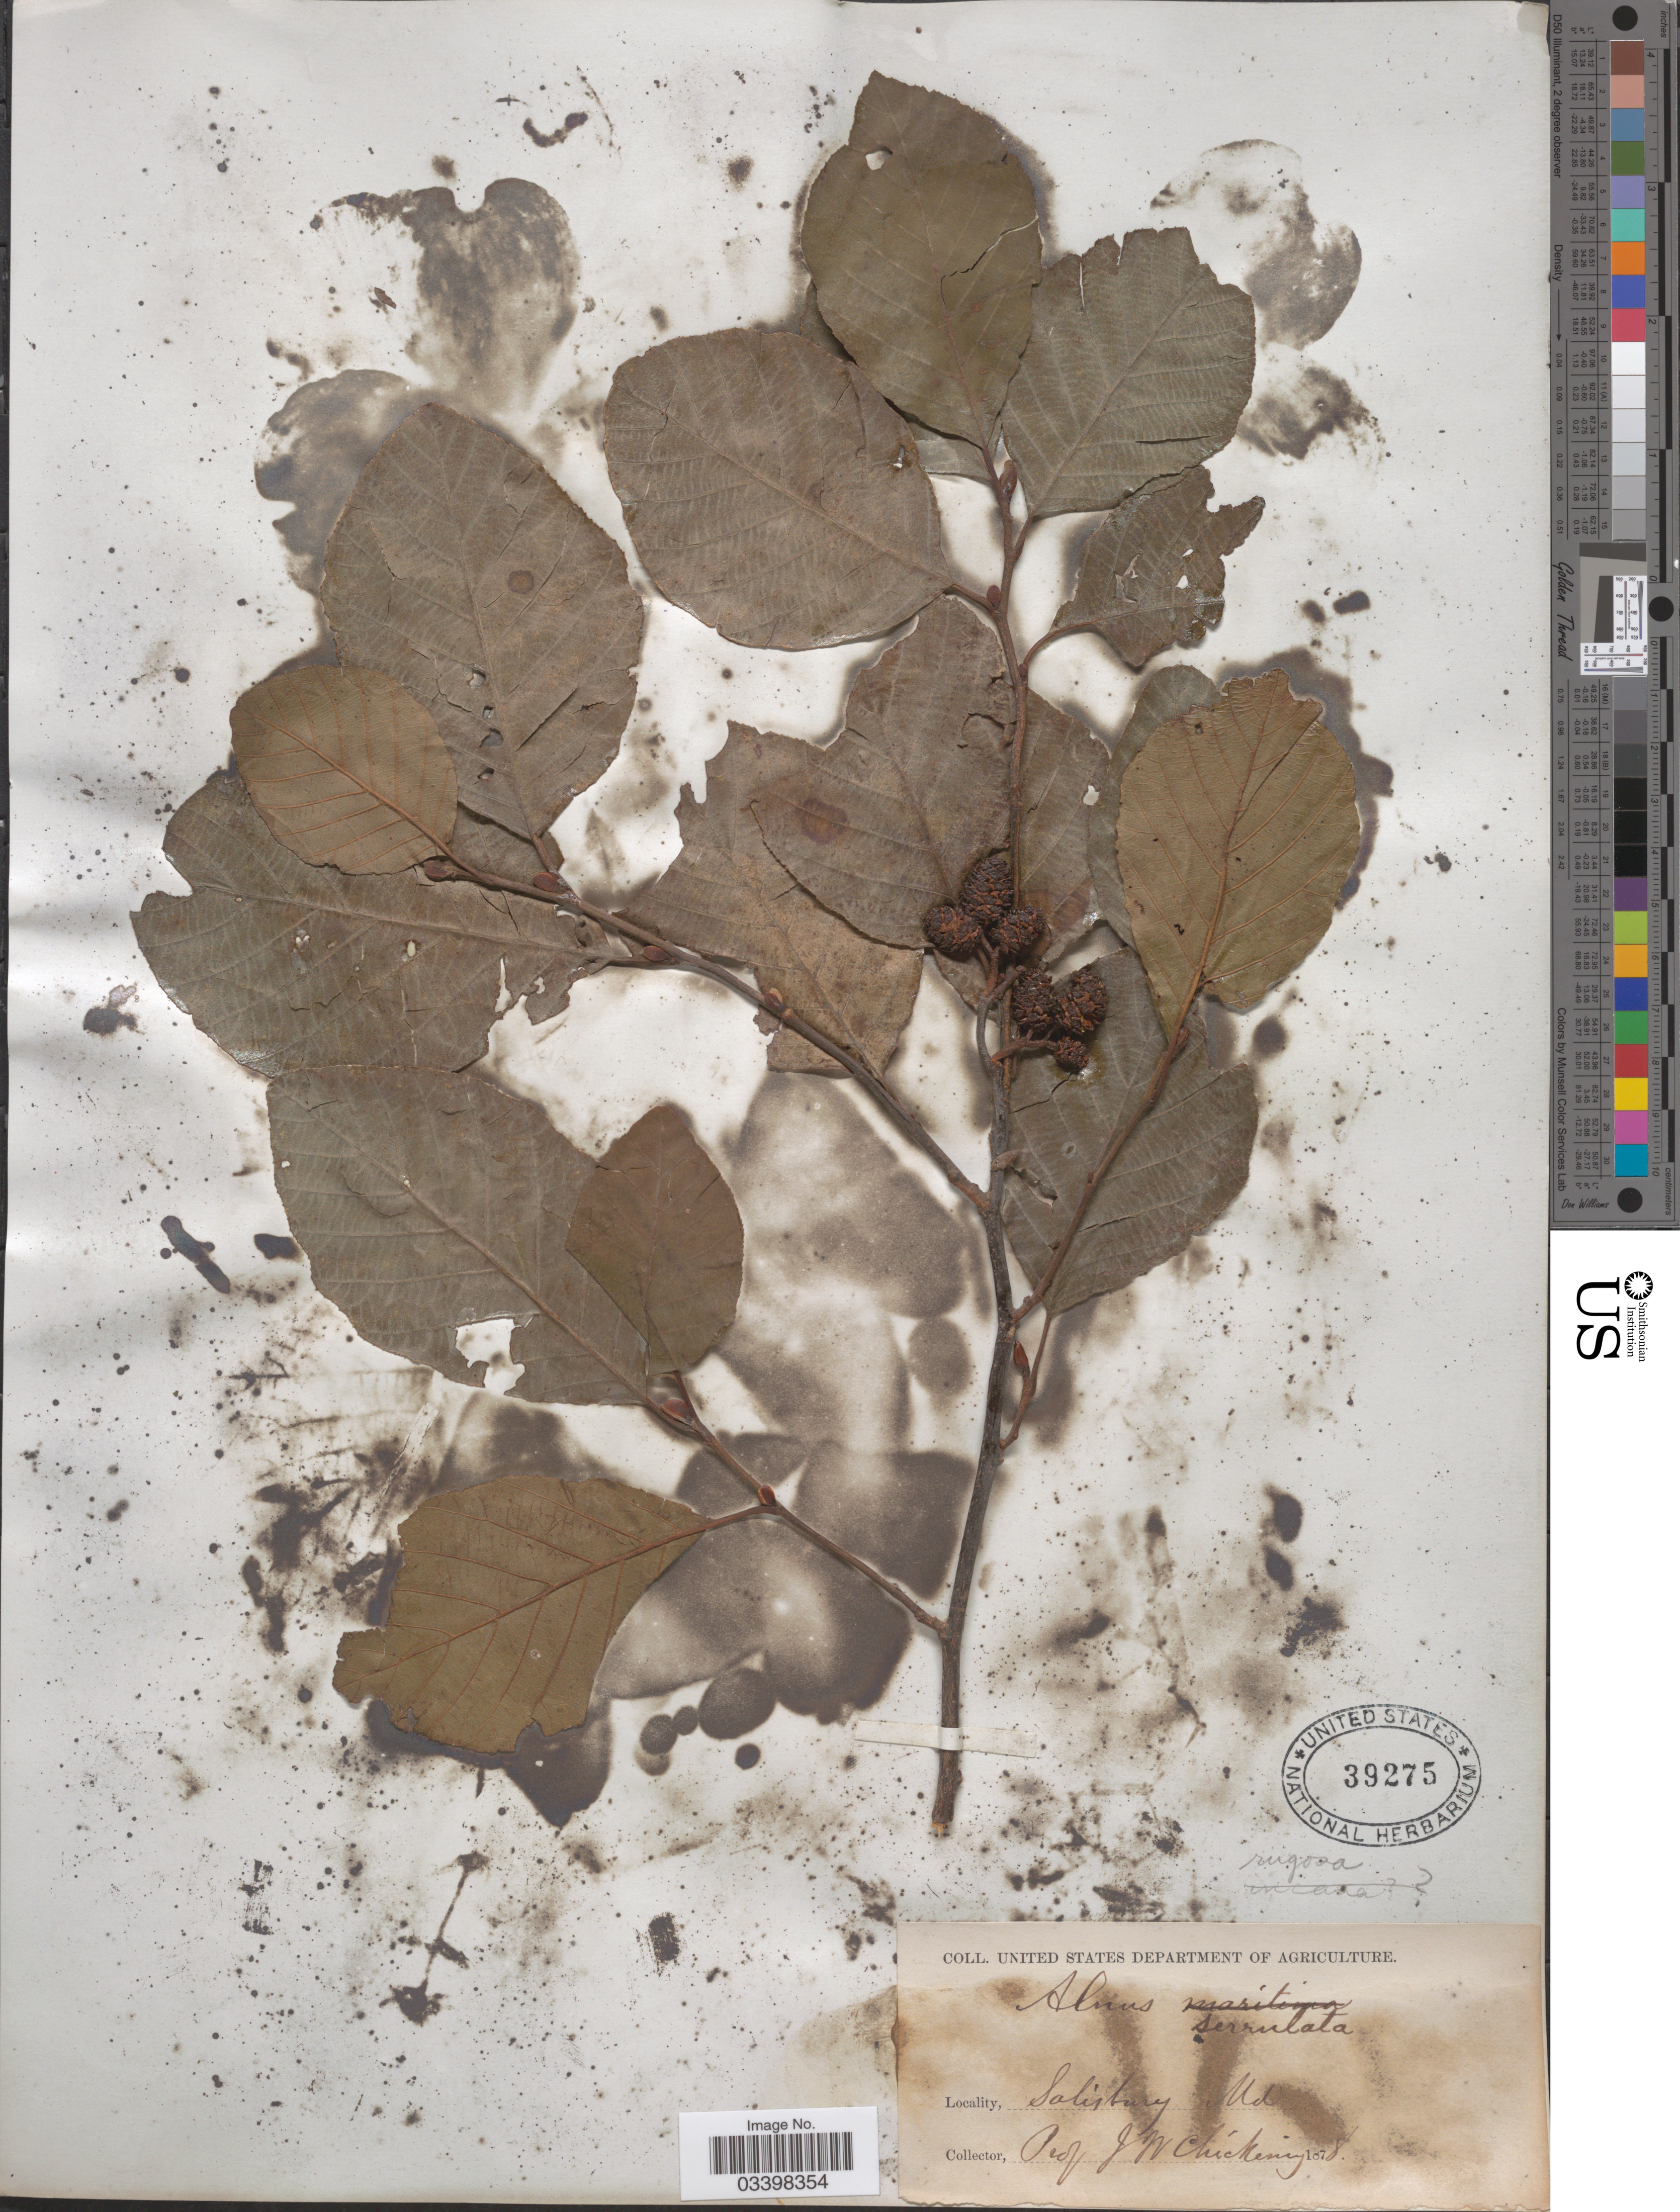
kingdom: Plantae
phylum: Tracheophyta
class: Magnoliopsida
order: Fagales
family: Betulaceae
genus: Alnus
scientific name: Alnus serrulata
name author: (Aiton) Willd.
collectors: J. Chickering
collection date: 1878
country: United States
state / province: Maryland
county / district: Wicomico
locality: Salisbury.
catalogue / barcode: US 39275